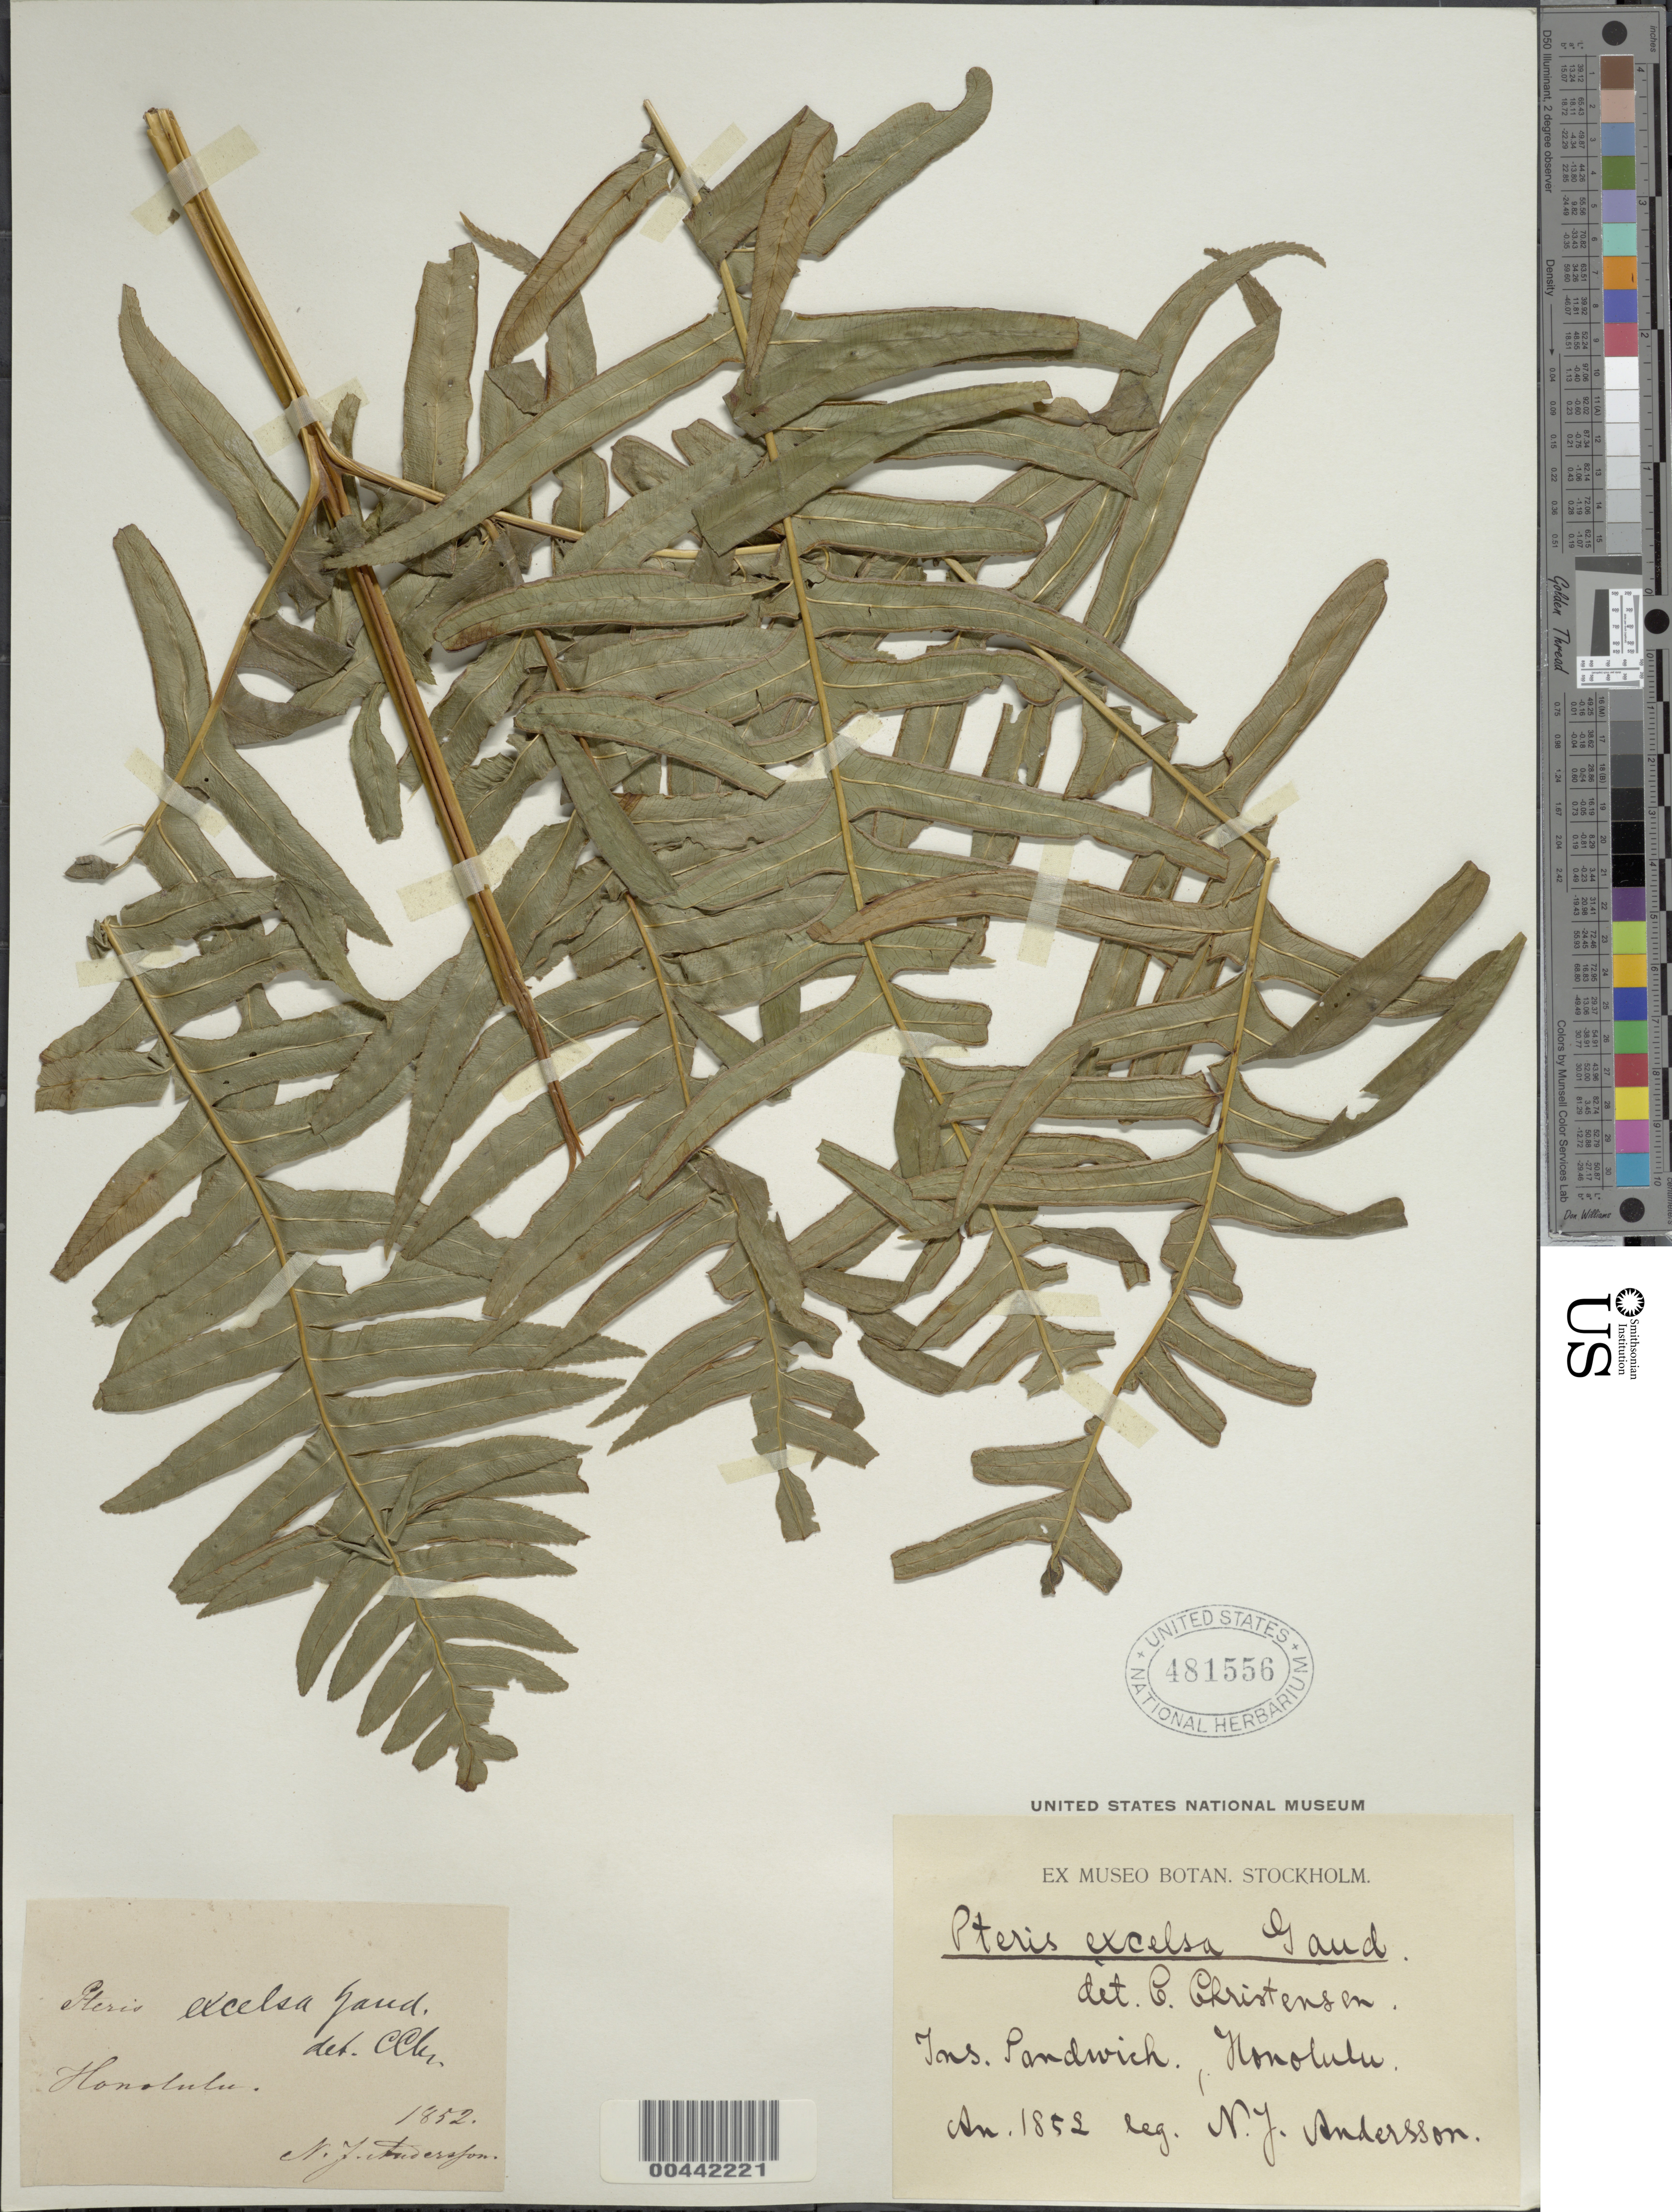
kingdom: Plantae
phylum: Tracheophyta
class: Polypodiopsida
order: Polypodiales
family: Pteridaceae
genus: Pteris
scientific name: Pteris terminalis var. terminalis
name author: Wall.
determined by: Wagner, W. L., (BOT), Smithsonian Institution - National Museum of Natural History (UNITED STATES)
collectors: N. J. Andersson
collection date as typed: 1852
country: United States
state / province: Hawaii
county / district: Honolulu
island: Oahu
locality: Ins. Sandwich, Honolulu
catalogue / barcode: US 481556